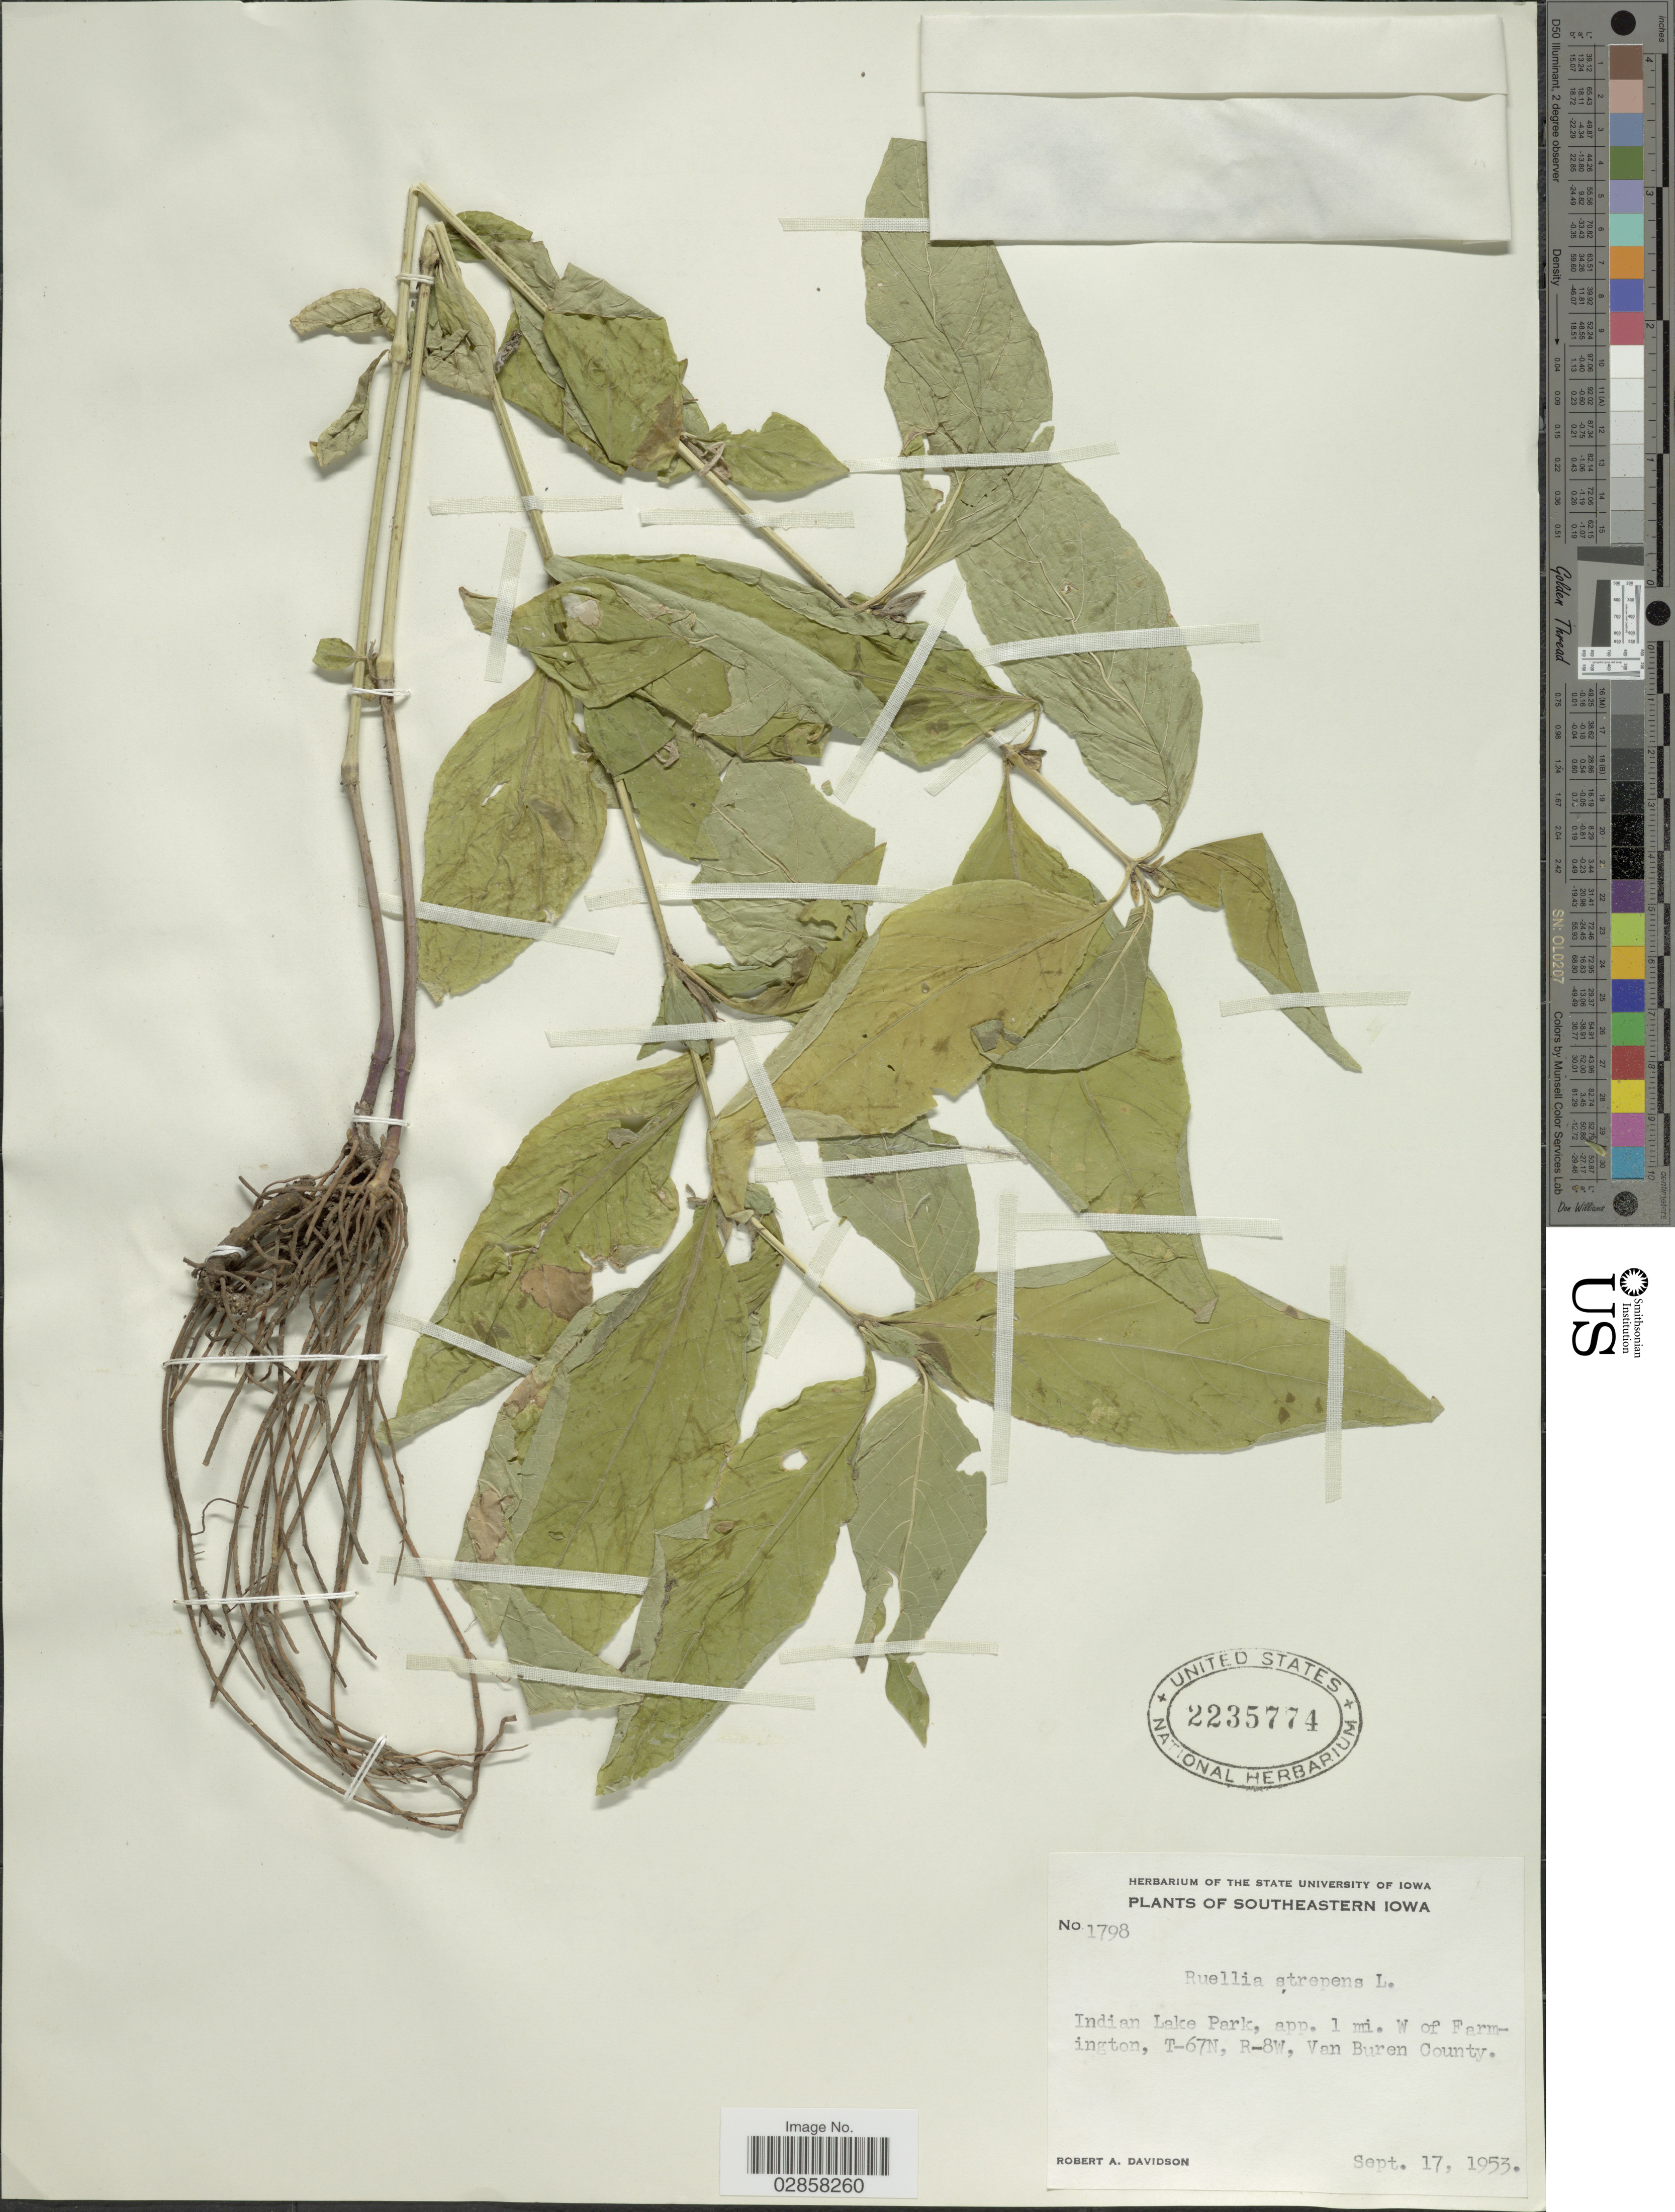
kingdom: Plantae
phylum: Tracheophyta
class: Magnoliopsida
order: Lamiales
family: Acanthaceae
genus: Ruellia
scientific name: Ruellia strepens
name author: L.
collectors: R. A. Davidson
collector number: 1798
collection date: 1953-09-17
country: United States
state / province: Iowa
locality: Southeastern Iowa. Indian Lake Park, app. 1 mi. W of Farmington, T-67N, R-8W, Van Buren County.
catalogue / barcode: US 2235774